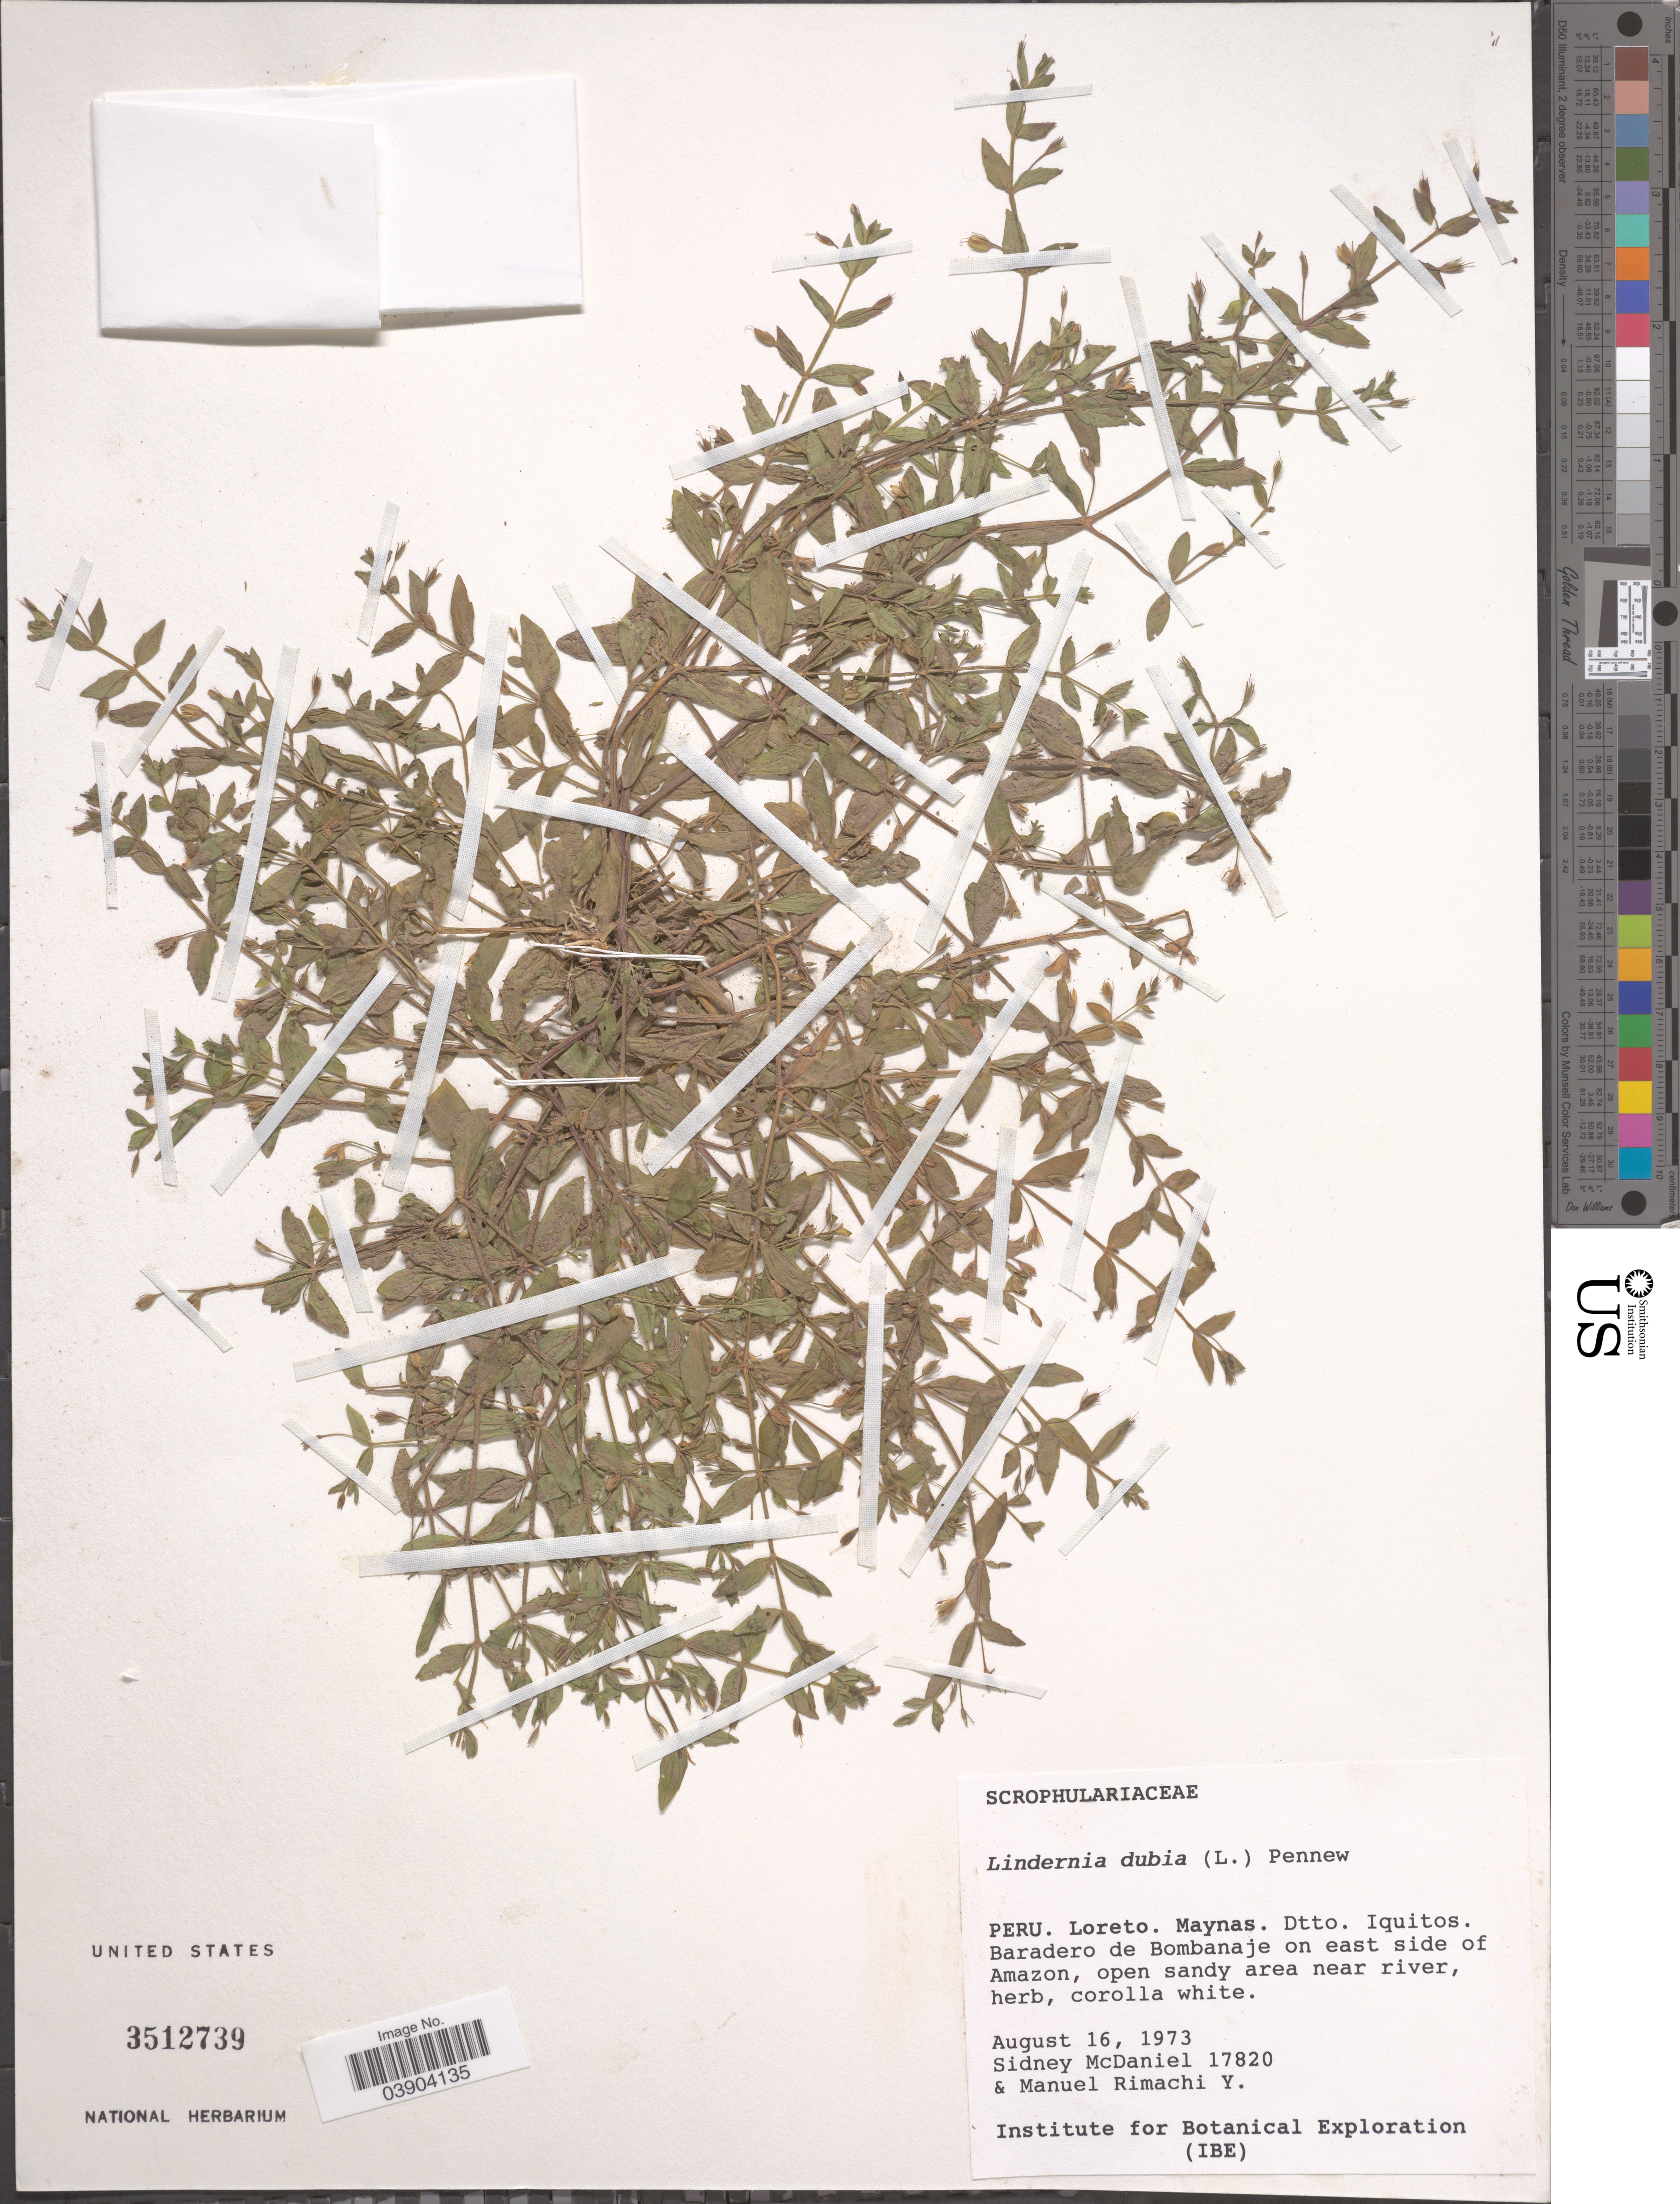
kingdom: Plantae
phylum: Tracheophyta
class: Magnoliopsida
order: Lamiales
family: Linderniaceae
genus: Lindernia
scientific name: Lindernia dubia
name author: (L.) Pennell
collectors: S. McDaniel & M. Rimachi Y.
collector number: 17820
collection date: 1973-08-16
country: Peru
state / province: Loreto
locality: Maynas. Dtto. Iquitos. Baradero de Bombanaje on east side of Amazon.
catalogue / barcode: US 3512739